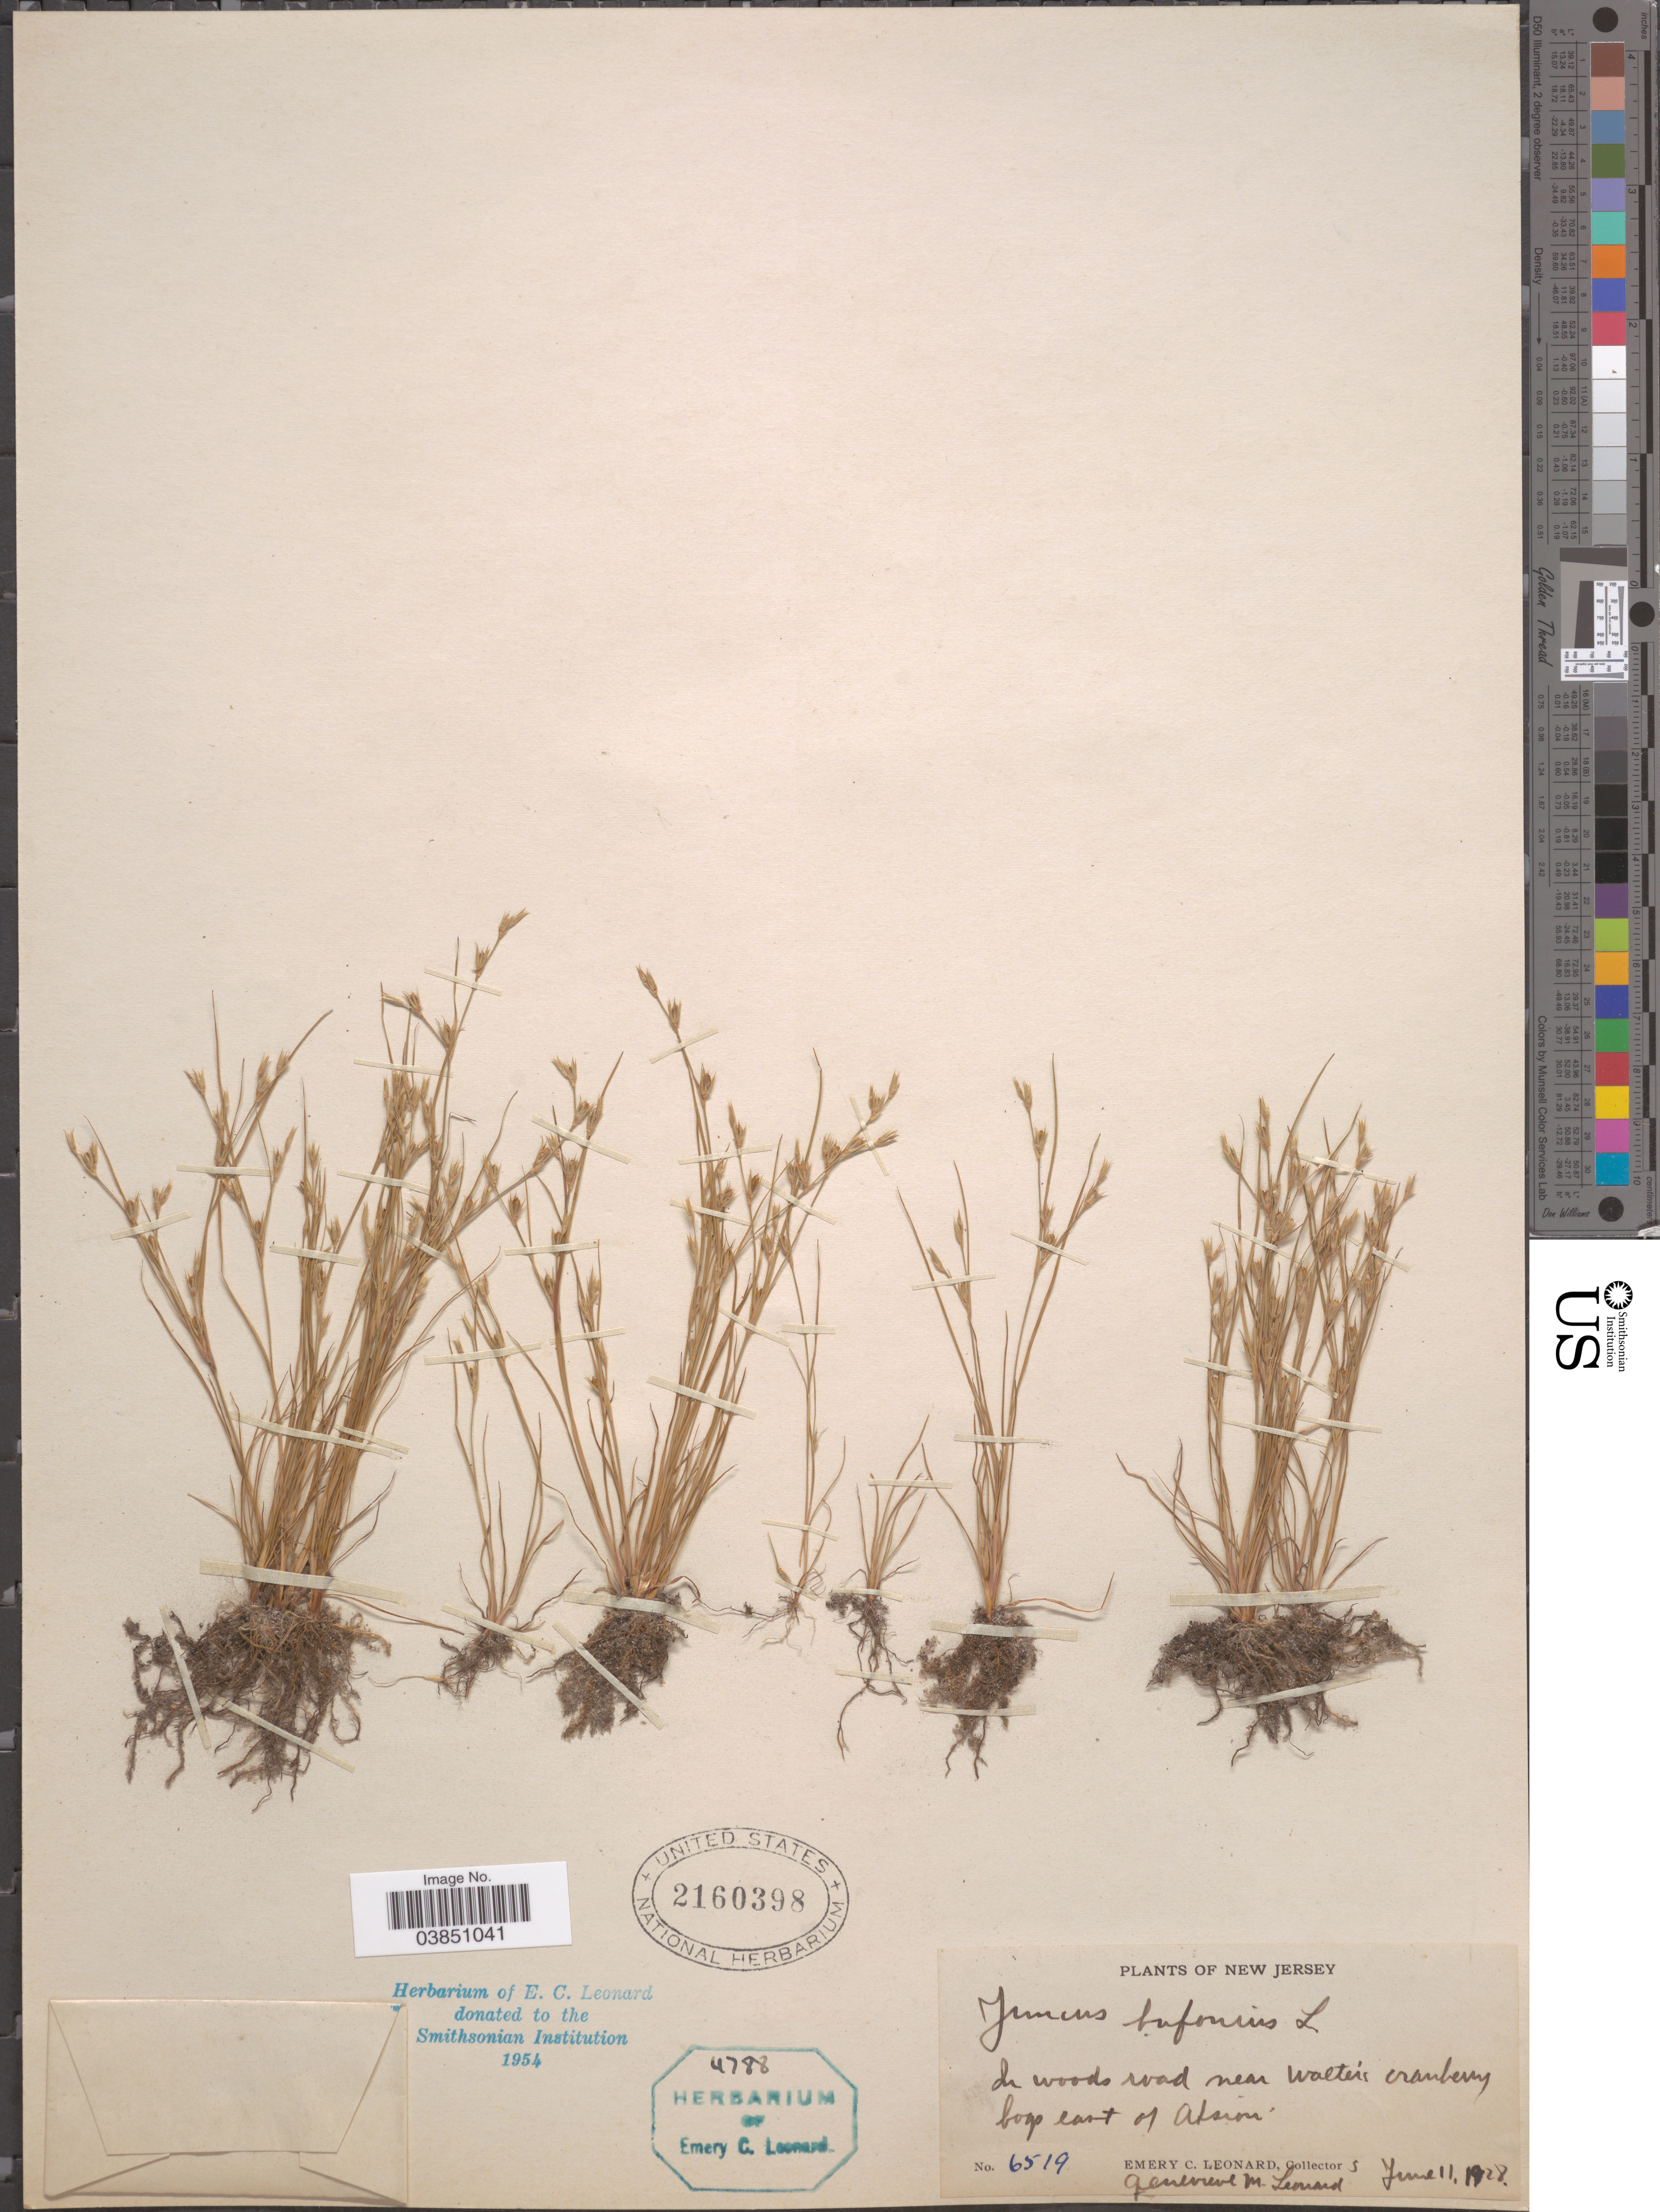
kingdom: Plantae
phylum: Tracheophyta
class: Liliopsida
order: Poales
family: Juncaceae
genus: Juncus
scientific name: Juncus bufonius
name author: L.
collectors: E. C. Leonard & G. M. Leonard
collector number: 6519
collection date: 1928-06-11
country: United States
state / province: New Jersey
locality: Near Walter's cranberry bogs east of Atsion.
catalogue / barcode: US 2160398